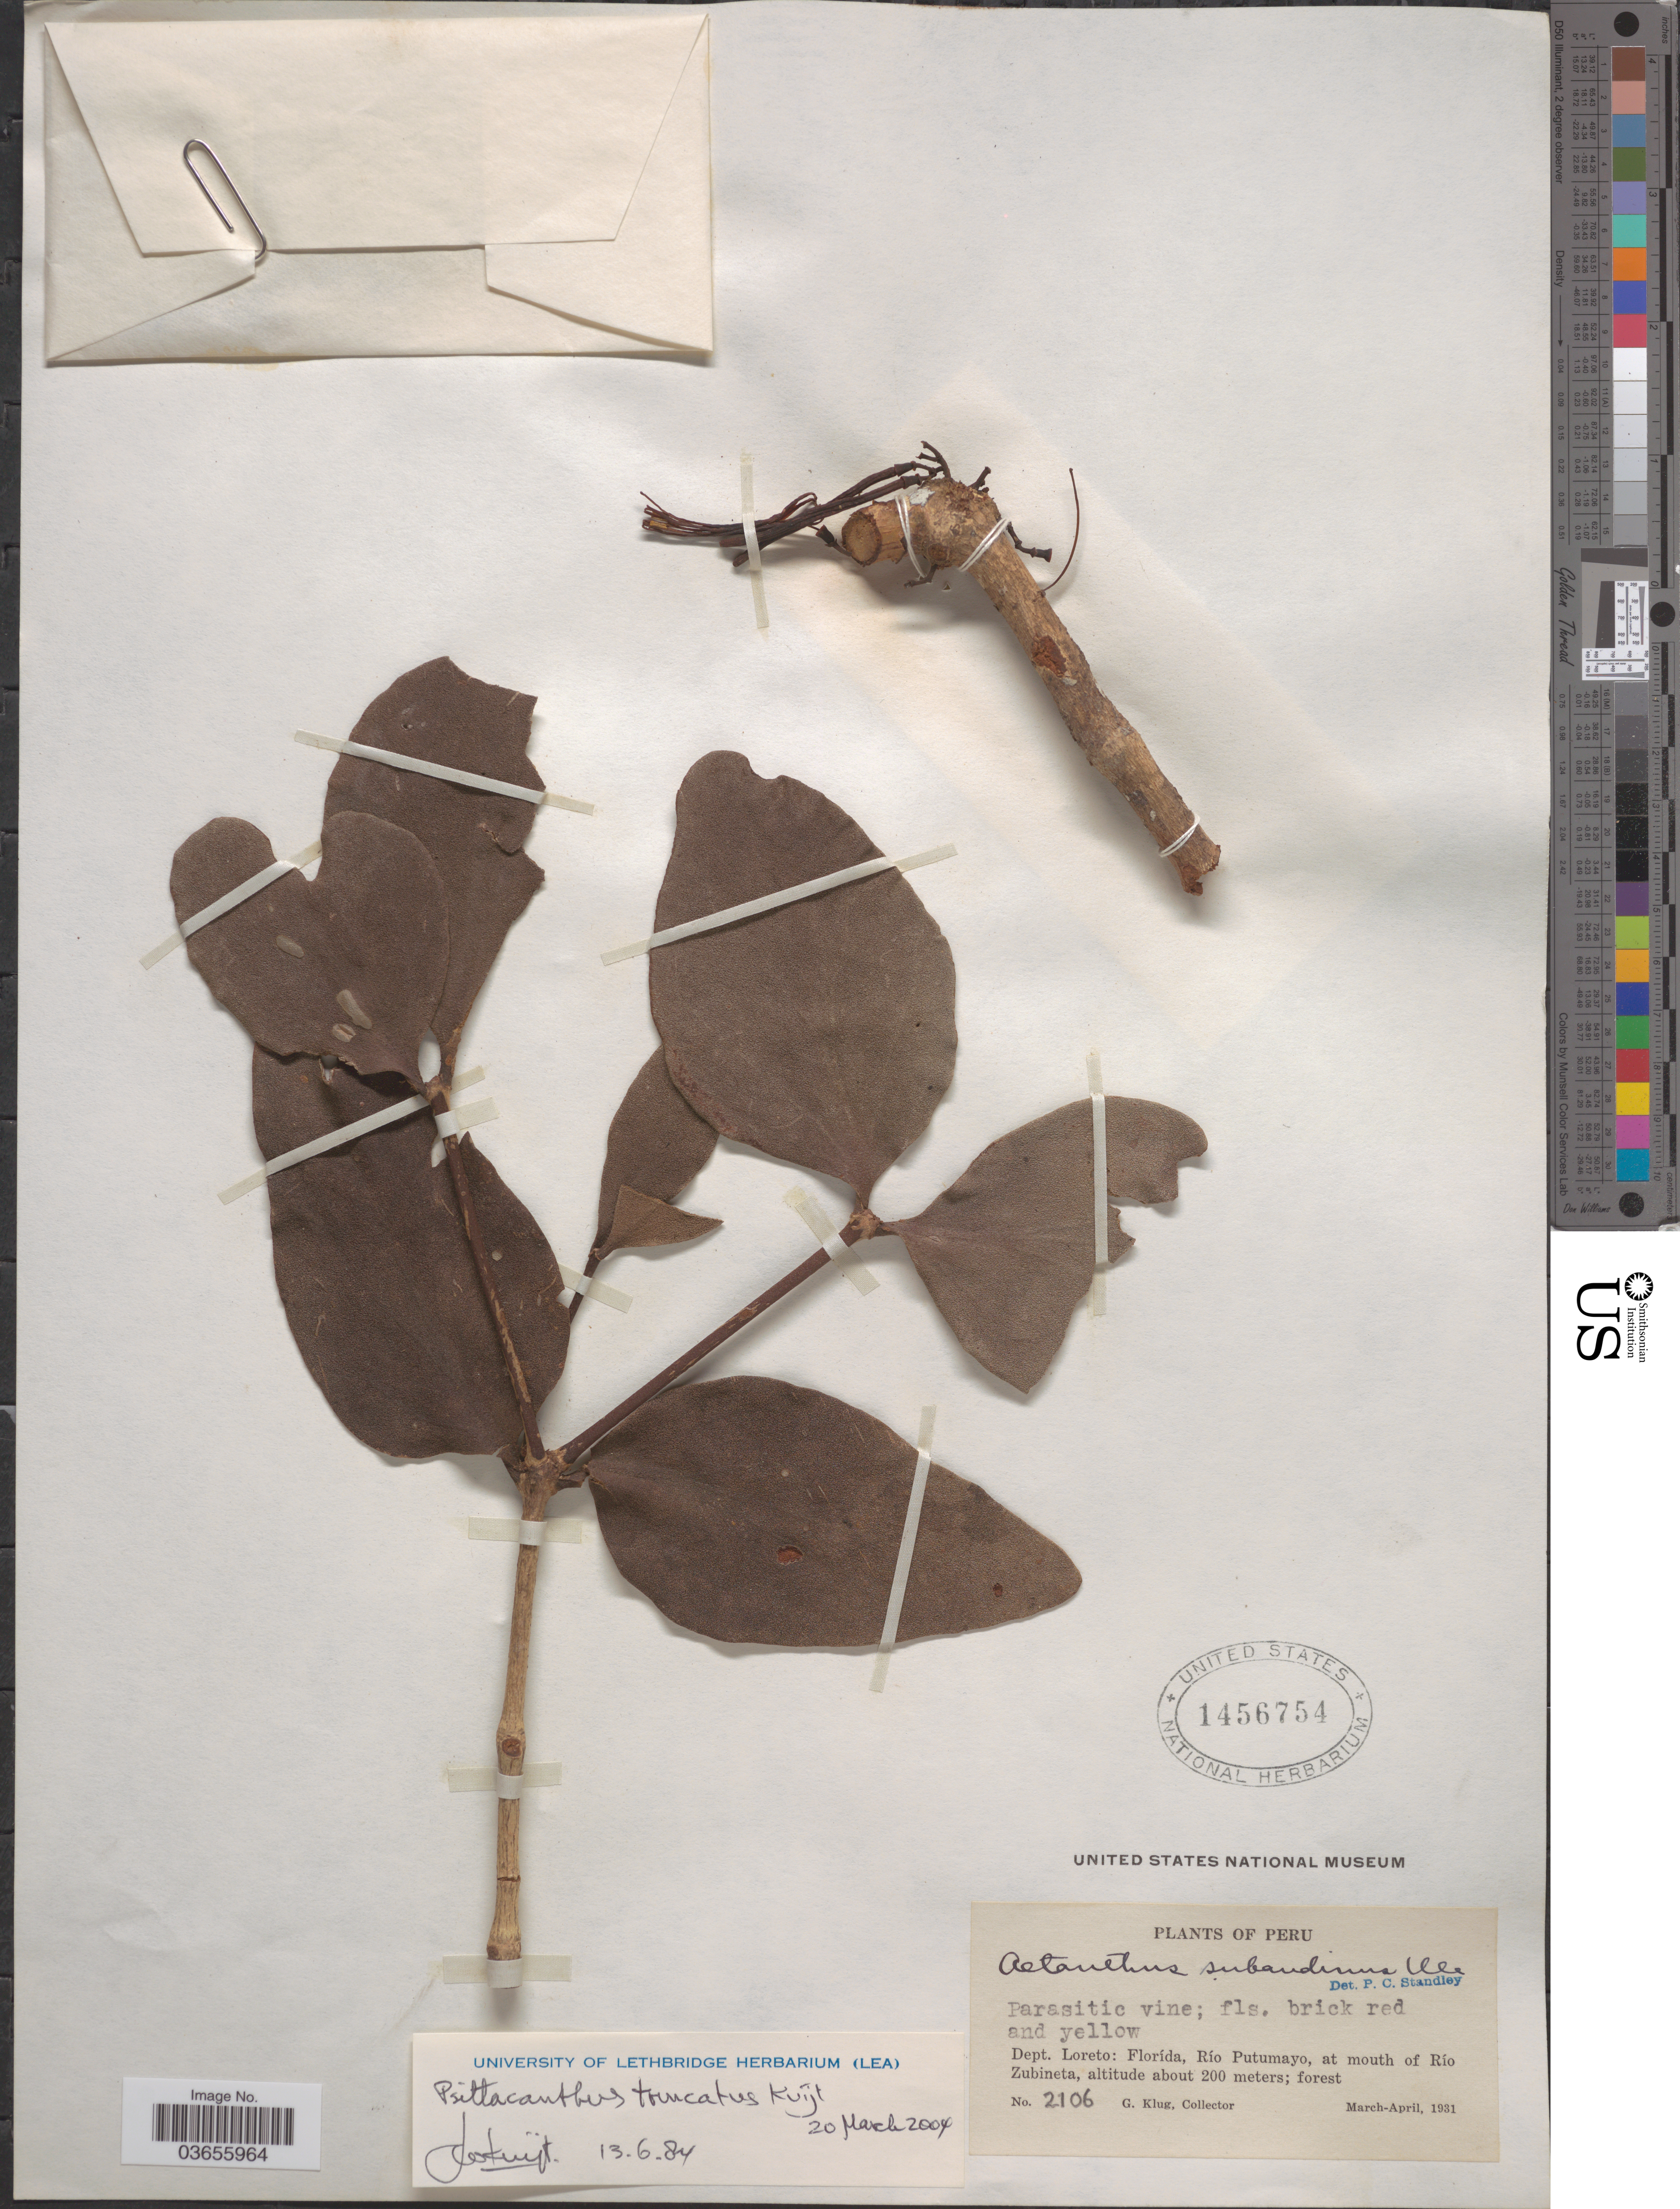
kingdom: Plantae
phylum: Tracheophyta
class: Magnoliopsida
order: Santalales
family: Loranthaceae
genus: Psittacanthus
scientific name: Psittacanthus truncatus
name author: Kuijt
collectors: G. Klug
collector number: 2106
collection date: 1931-03/1931-04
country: Peru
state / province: Loreto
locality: Dept. Loreto: Florída, Río Putumayo, at mouth of Río Zubineta.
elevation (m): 200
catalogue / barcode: US 1456754